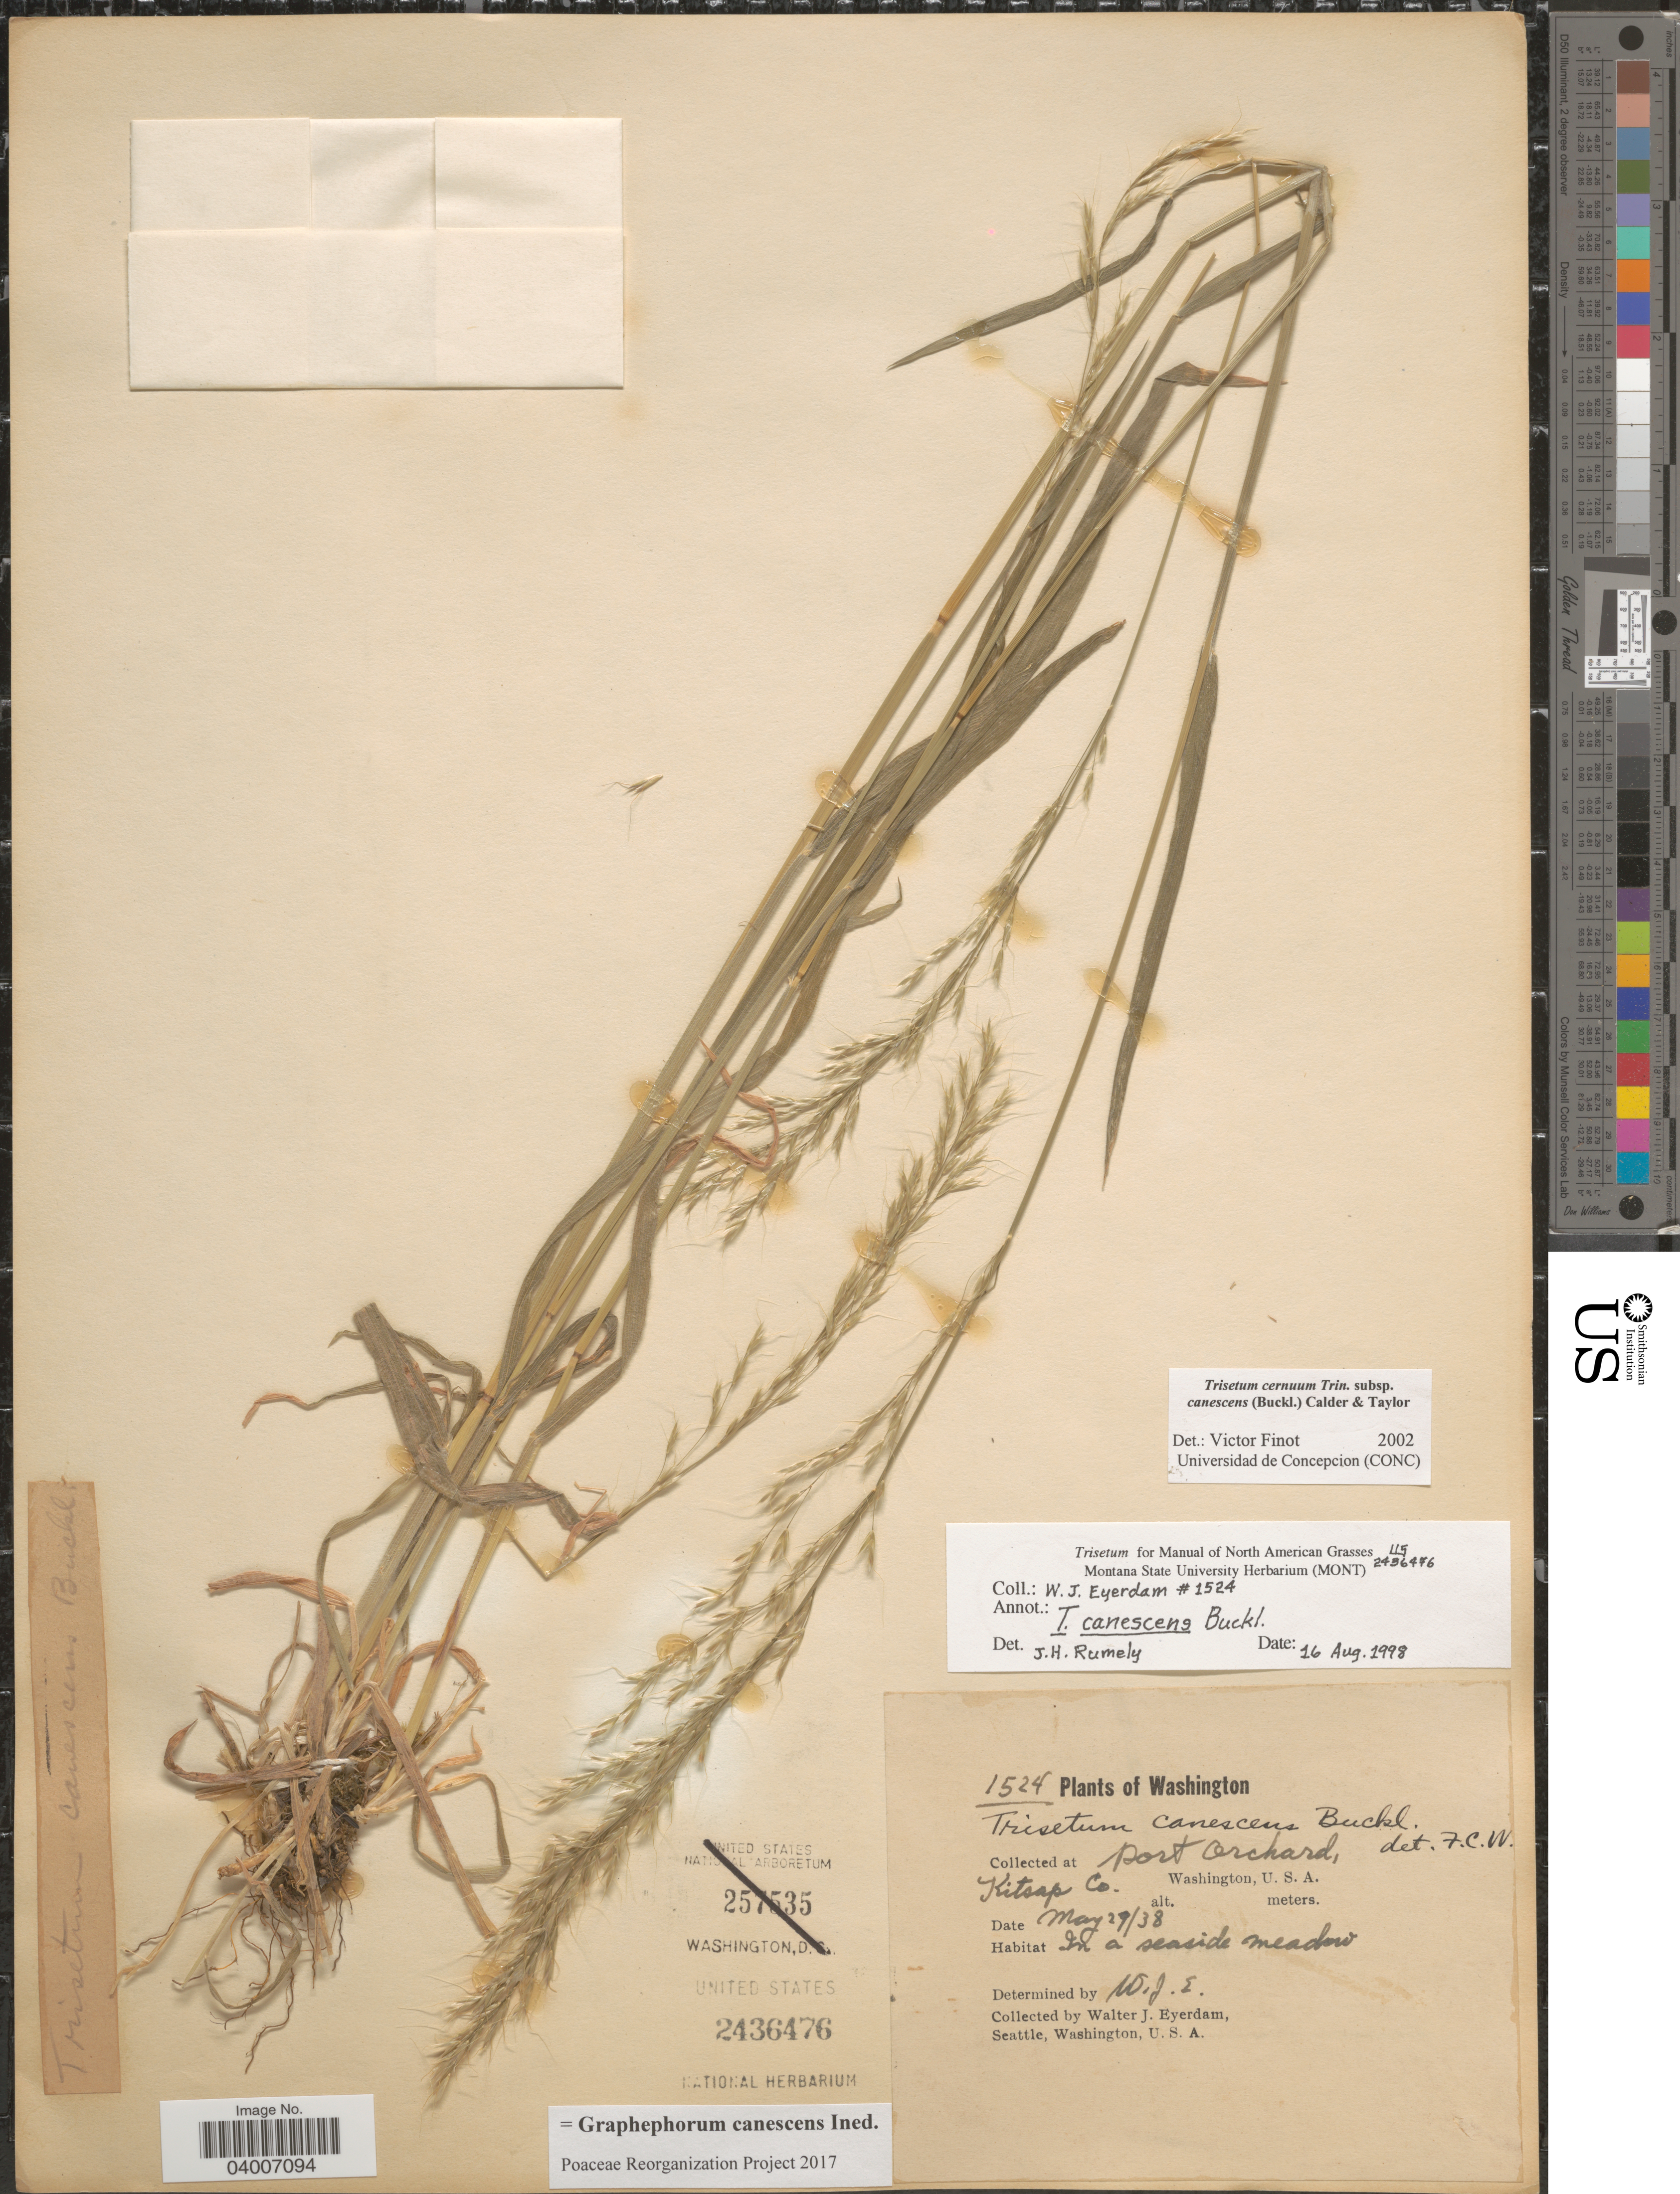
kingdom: Plantae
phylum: Tracheophyta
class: Liliopsida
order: Poales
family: Poaceae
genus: Graphephorum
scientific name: Graphephorum canescens ined.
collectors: W. J. Eyerdam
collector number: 1524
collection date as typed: Transcribed d/m/y: 29/5/38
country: United States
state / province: Washington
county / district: Kitsap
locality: Port Orchard, Kitsap Co.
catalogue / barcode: US 2436476